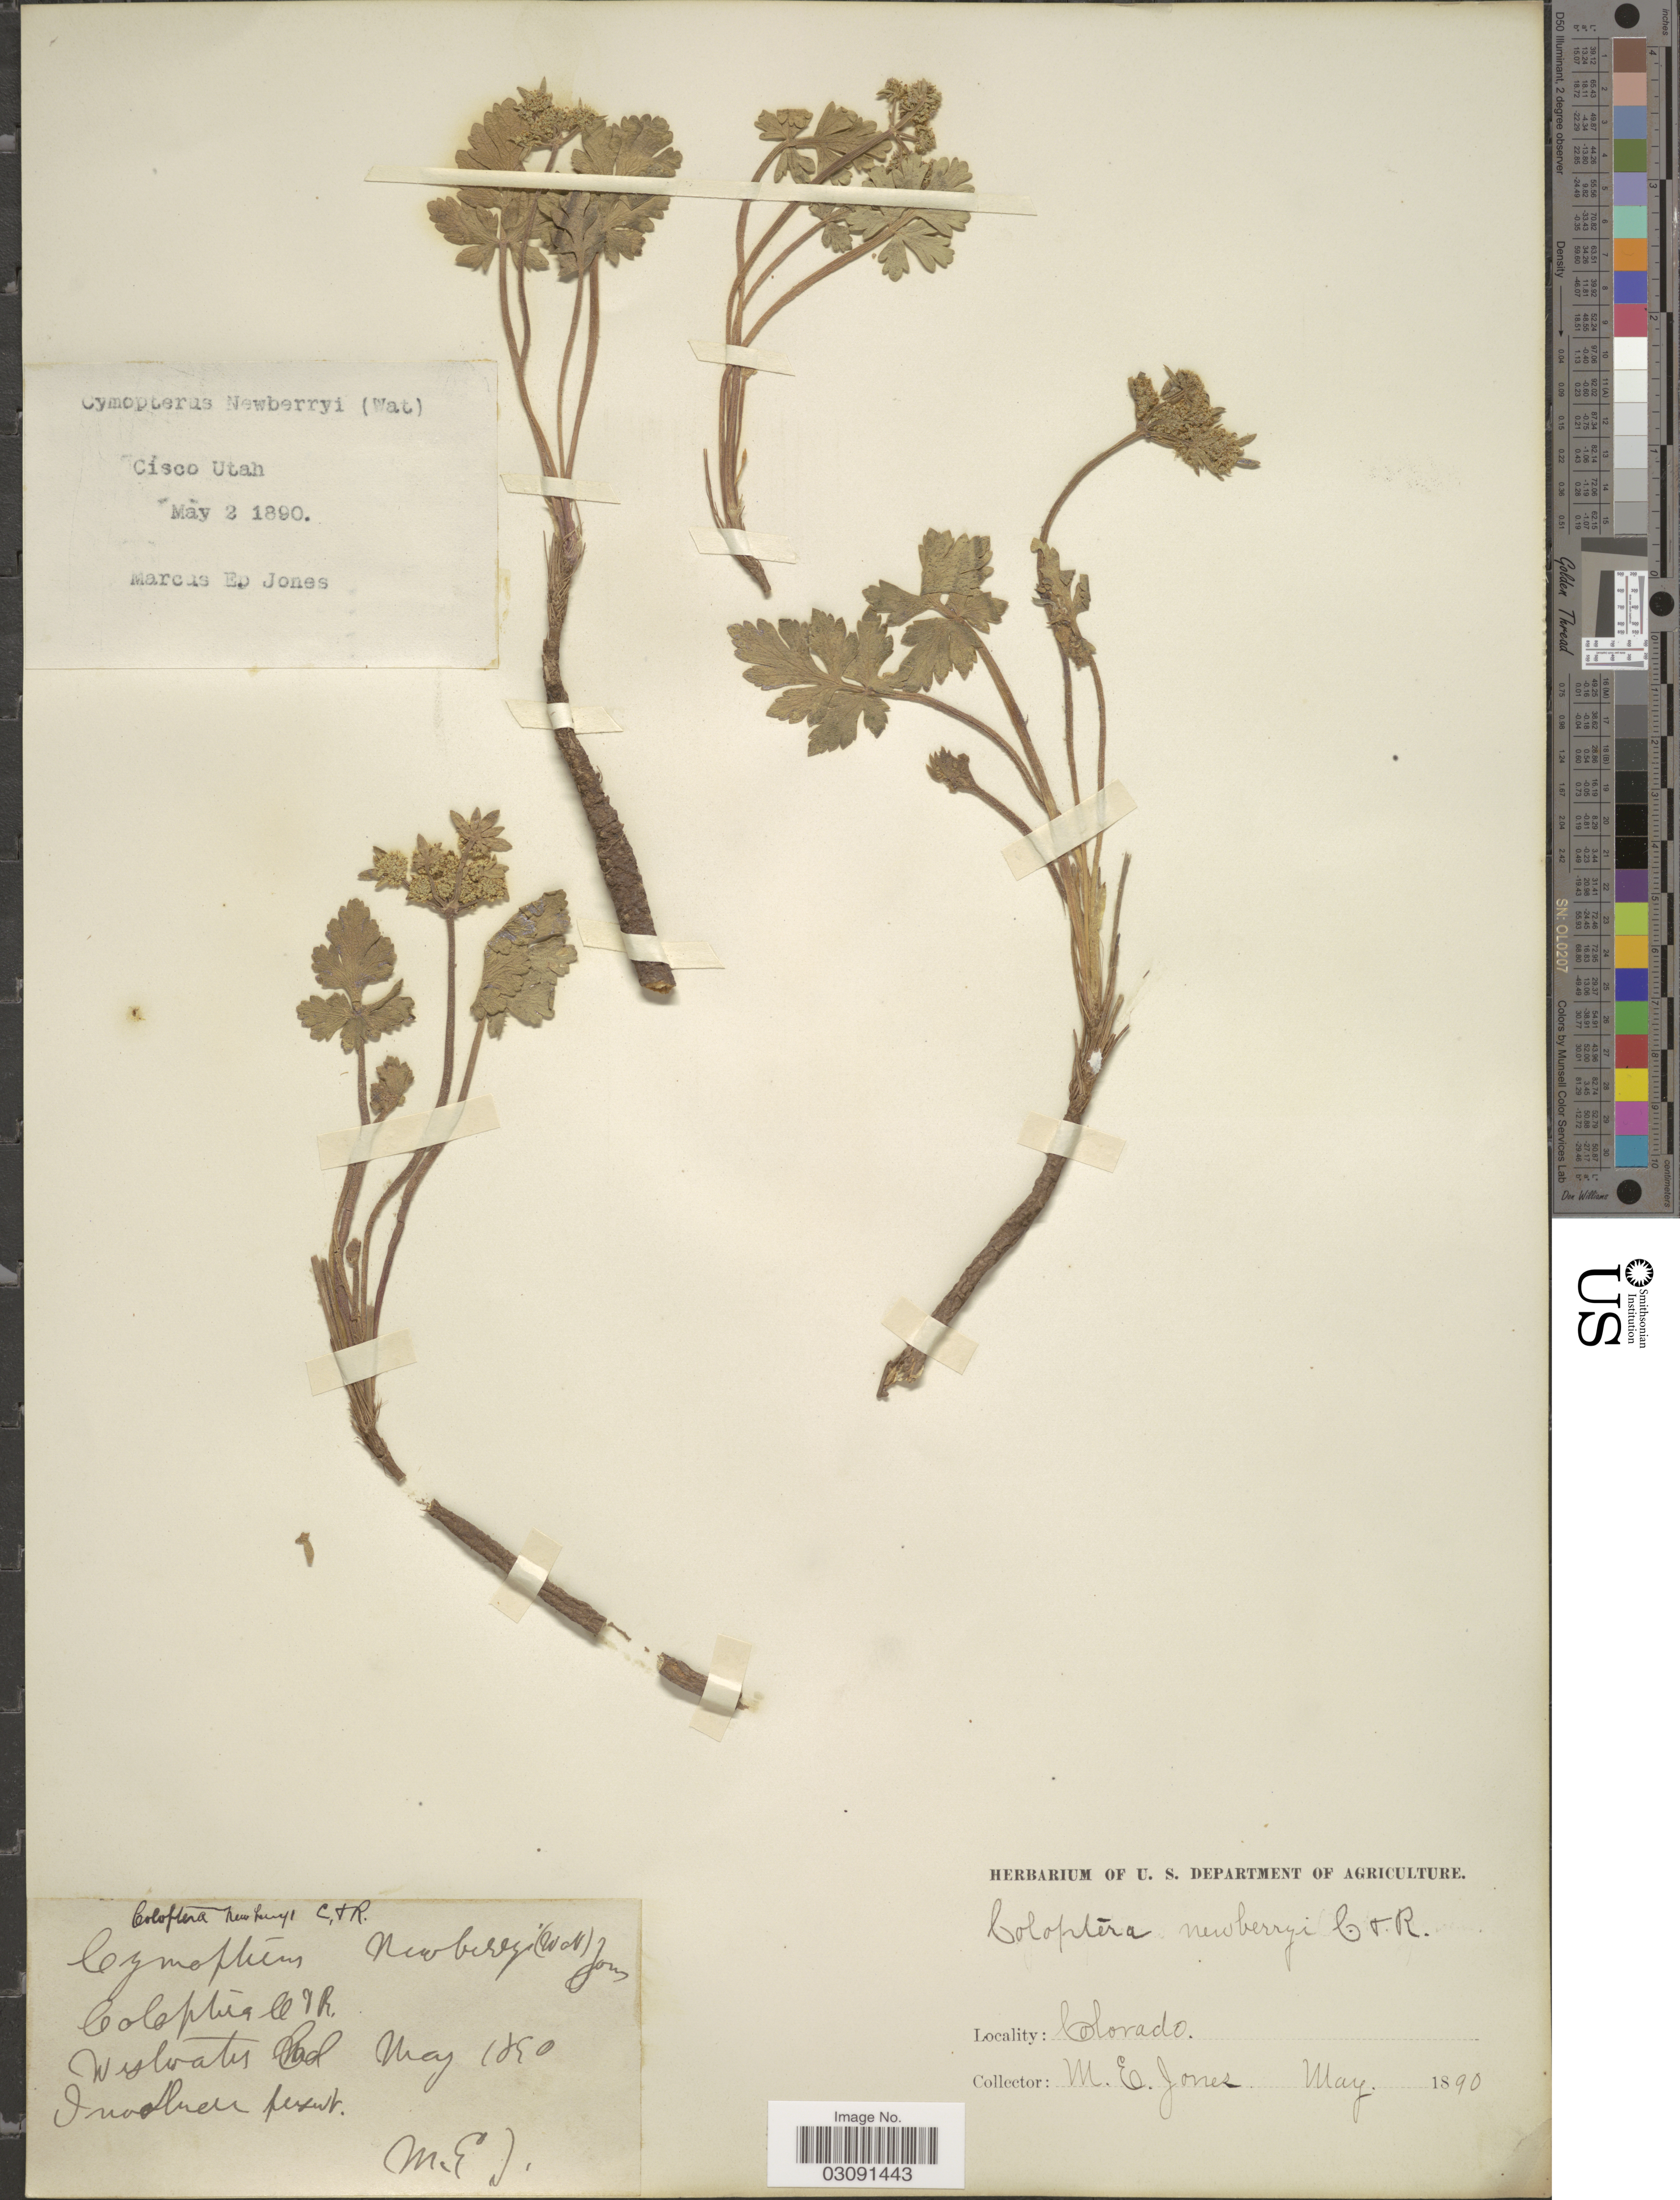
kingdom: Plantae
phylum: Tracheophyta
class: Magnoliopsida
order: Apiales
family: Apiaceae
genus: Cymopterus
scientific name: Cymopterus newberryi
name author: (S. Watson) M.E. Jones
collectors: M. E. Jones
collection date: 1890-05-02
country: United States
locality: Cisco Utah. Wahsatch Mountains (not in CO.) Col. Colorado.